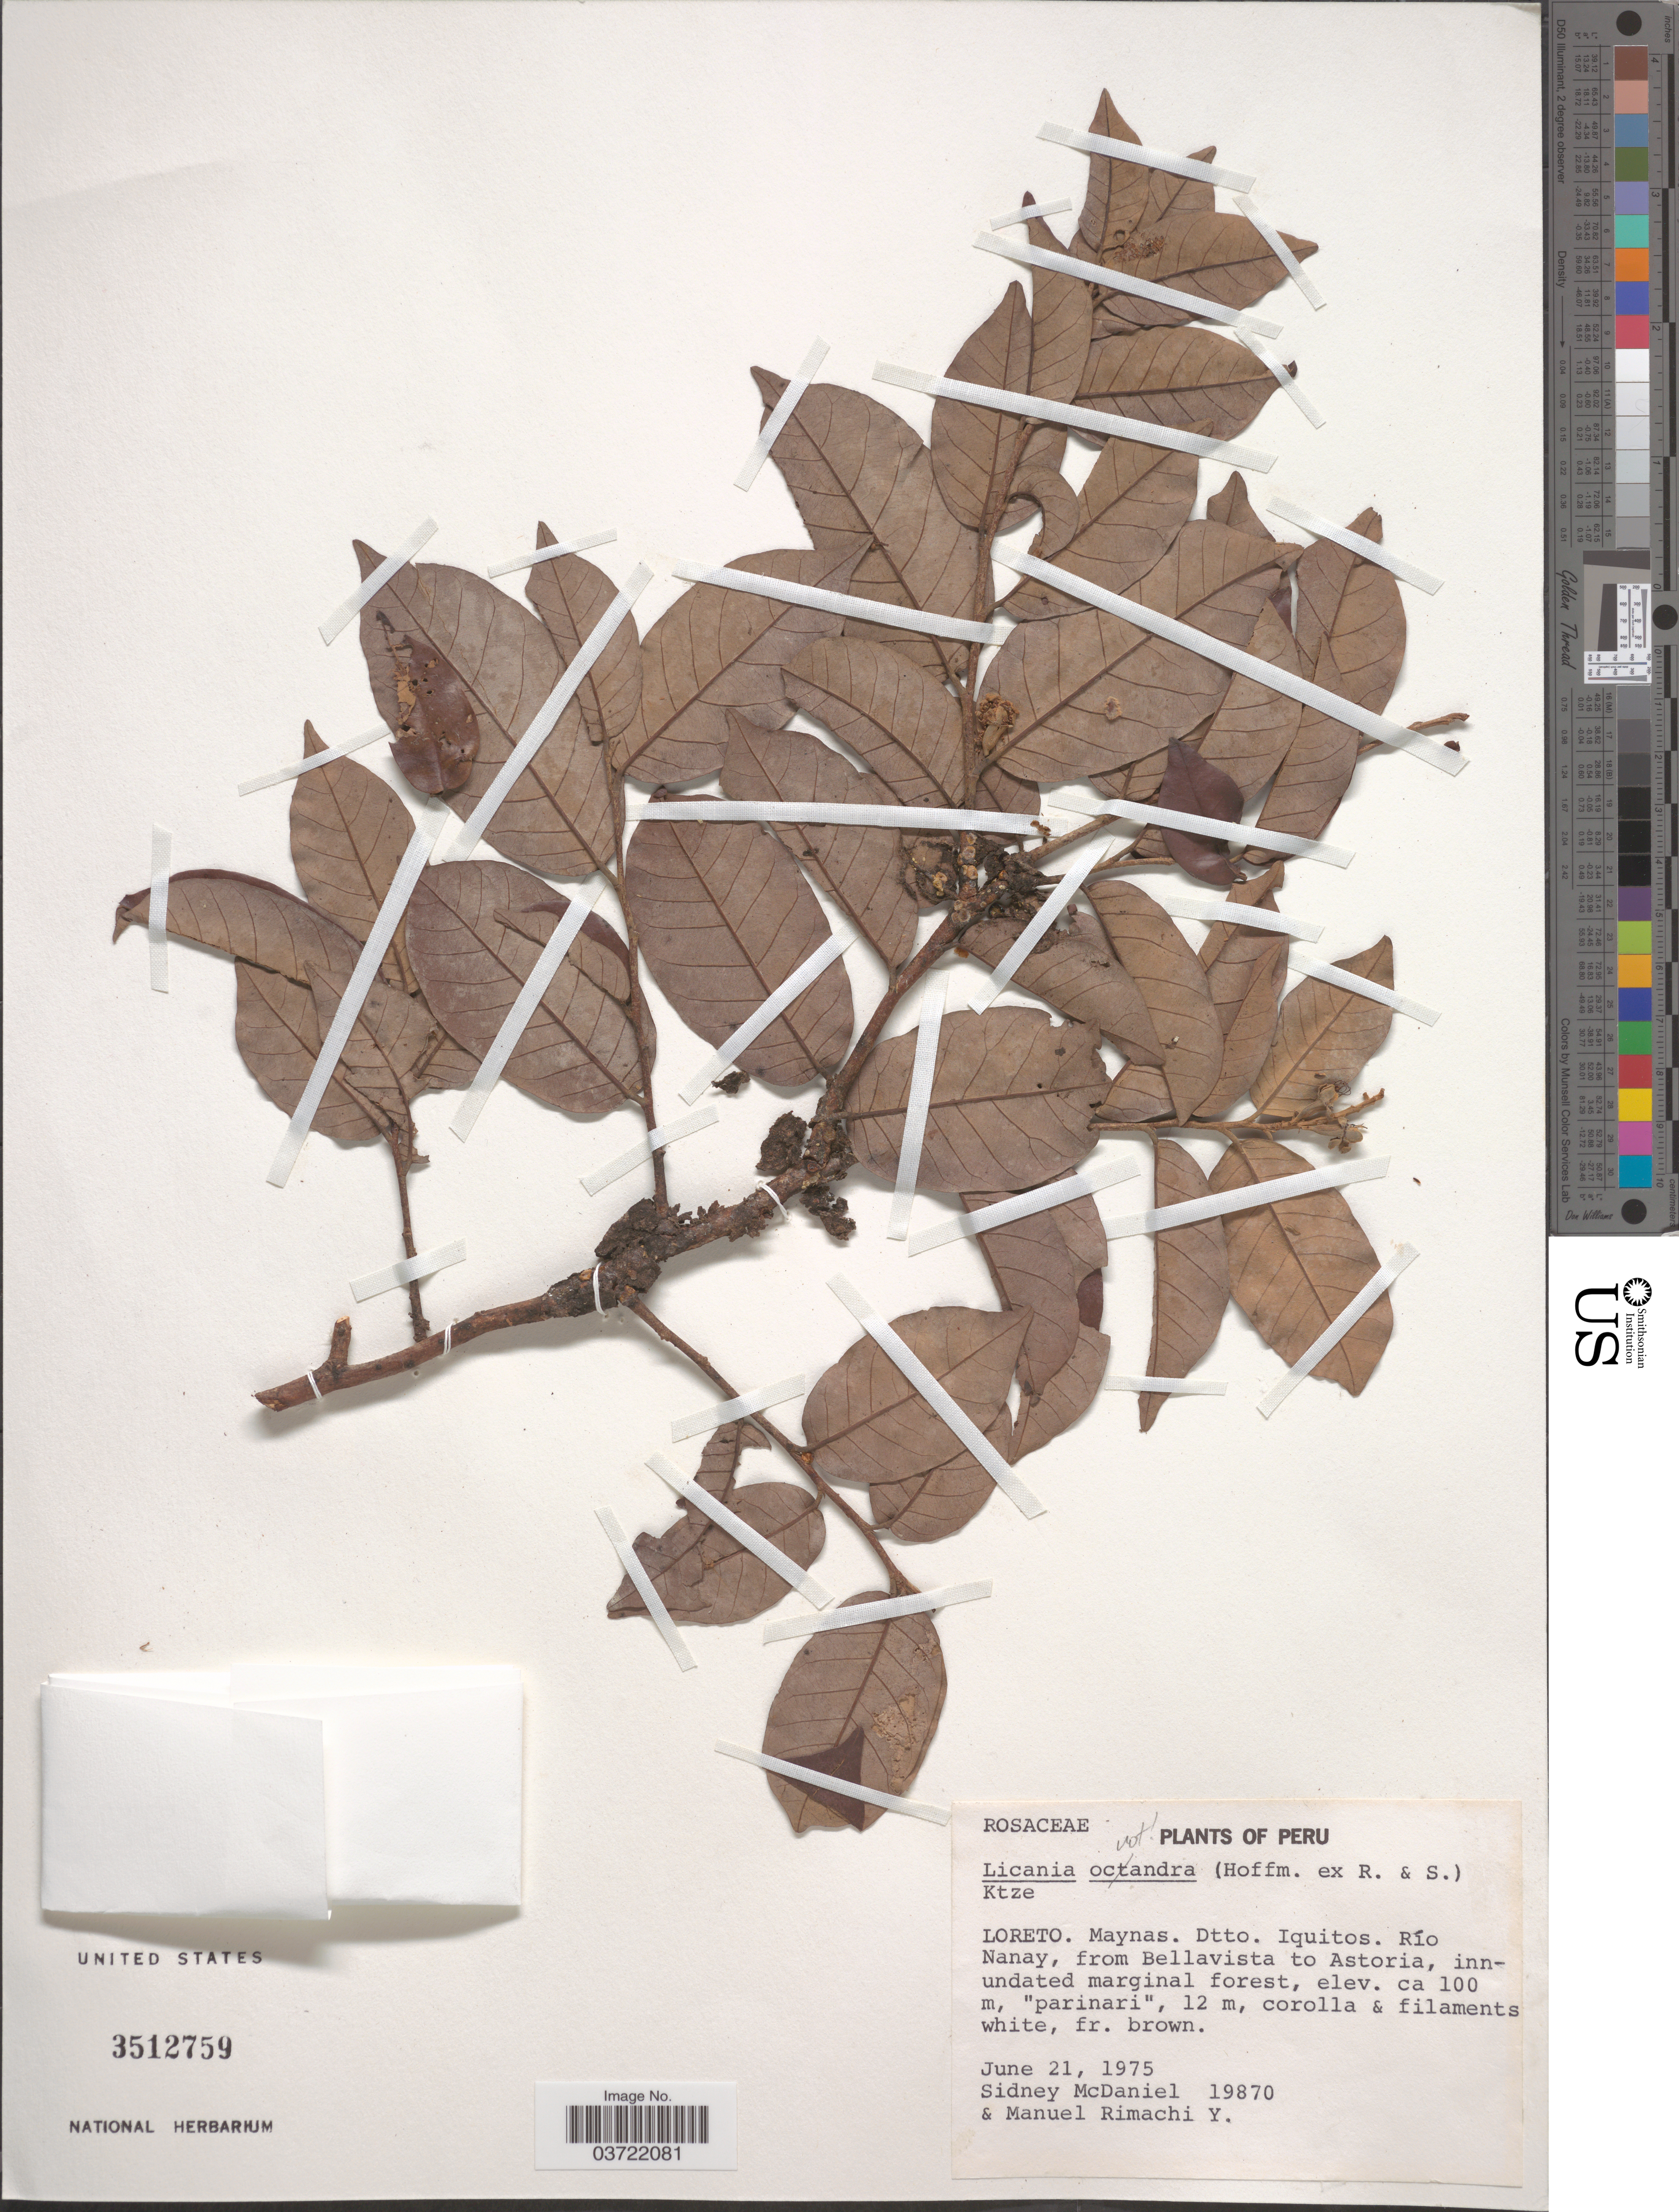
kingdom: Plantae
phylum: Tracheophyta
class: Magnoliopsida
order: Malpighiales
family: Chrysobalanaceae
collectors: S. McDaniel & M. Rimachi Y.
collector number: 19870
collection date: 1975-06-21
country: Peru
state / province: Loreto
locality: Maynas. Dtto. Iquitos. Río Nanay, from Bellavista to Astoria.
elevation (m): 100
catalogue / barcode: US 3512759